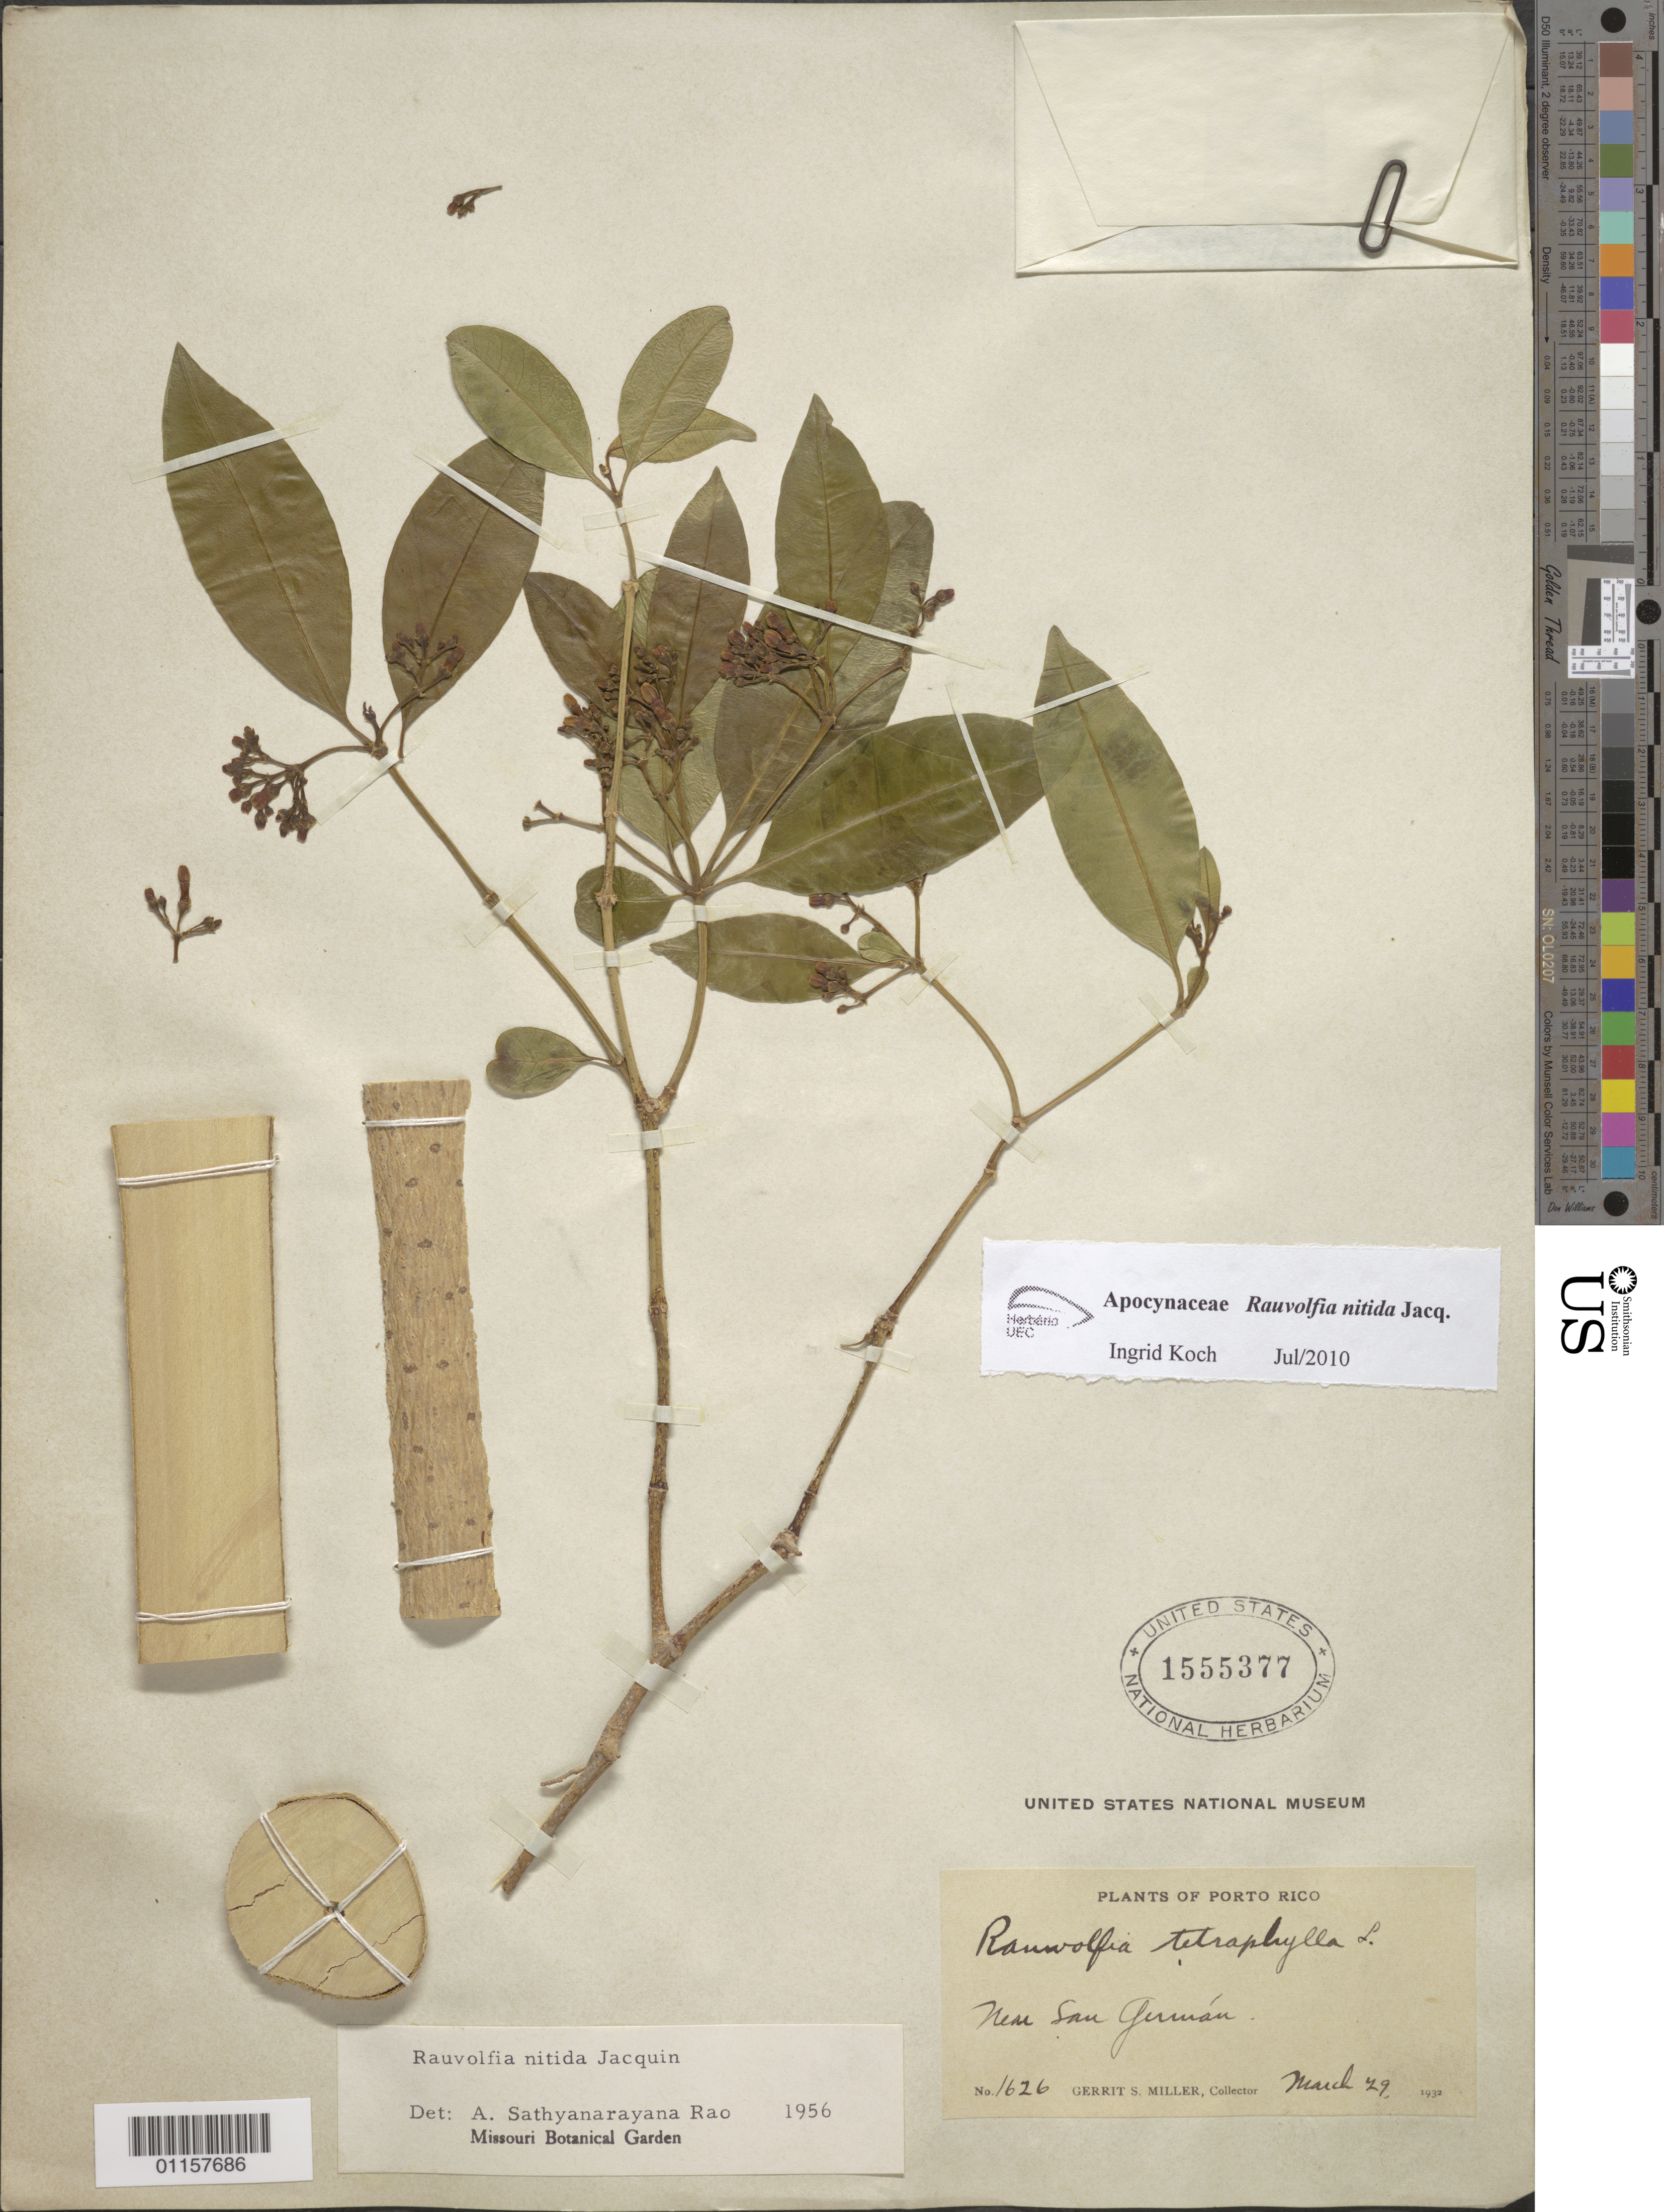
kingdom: Plantae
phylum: Tracheophyta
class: Magnoliopsida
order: Gentianales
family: Apocynaceae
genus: Rauvolfia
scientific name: Rauvolfia nitida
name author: Jacq.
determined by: Koch, I.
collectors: G. S. Miller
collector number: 1626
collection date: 1932-03-29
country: Puerto Rico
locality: San Germán, near.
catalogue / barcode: US 1555377